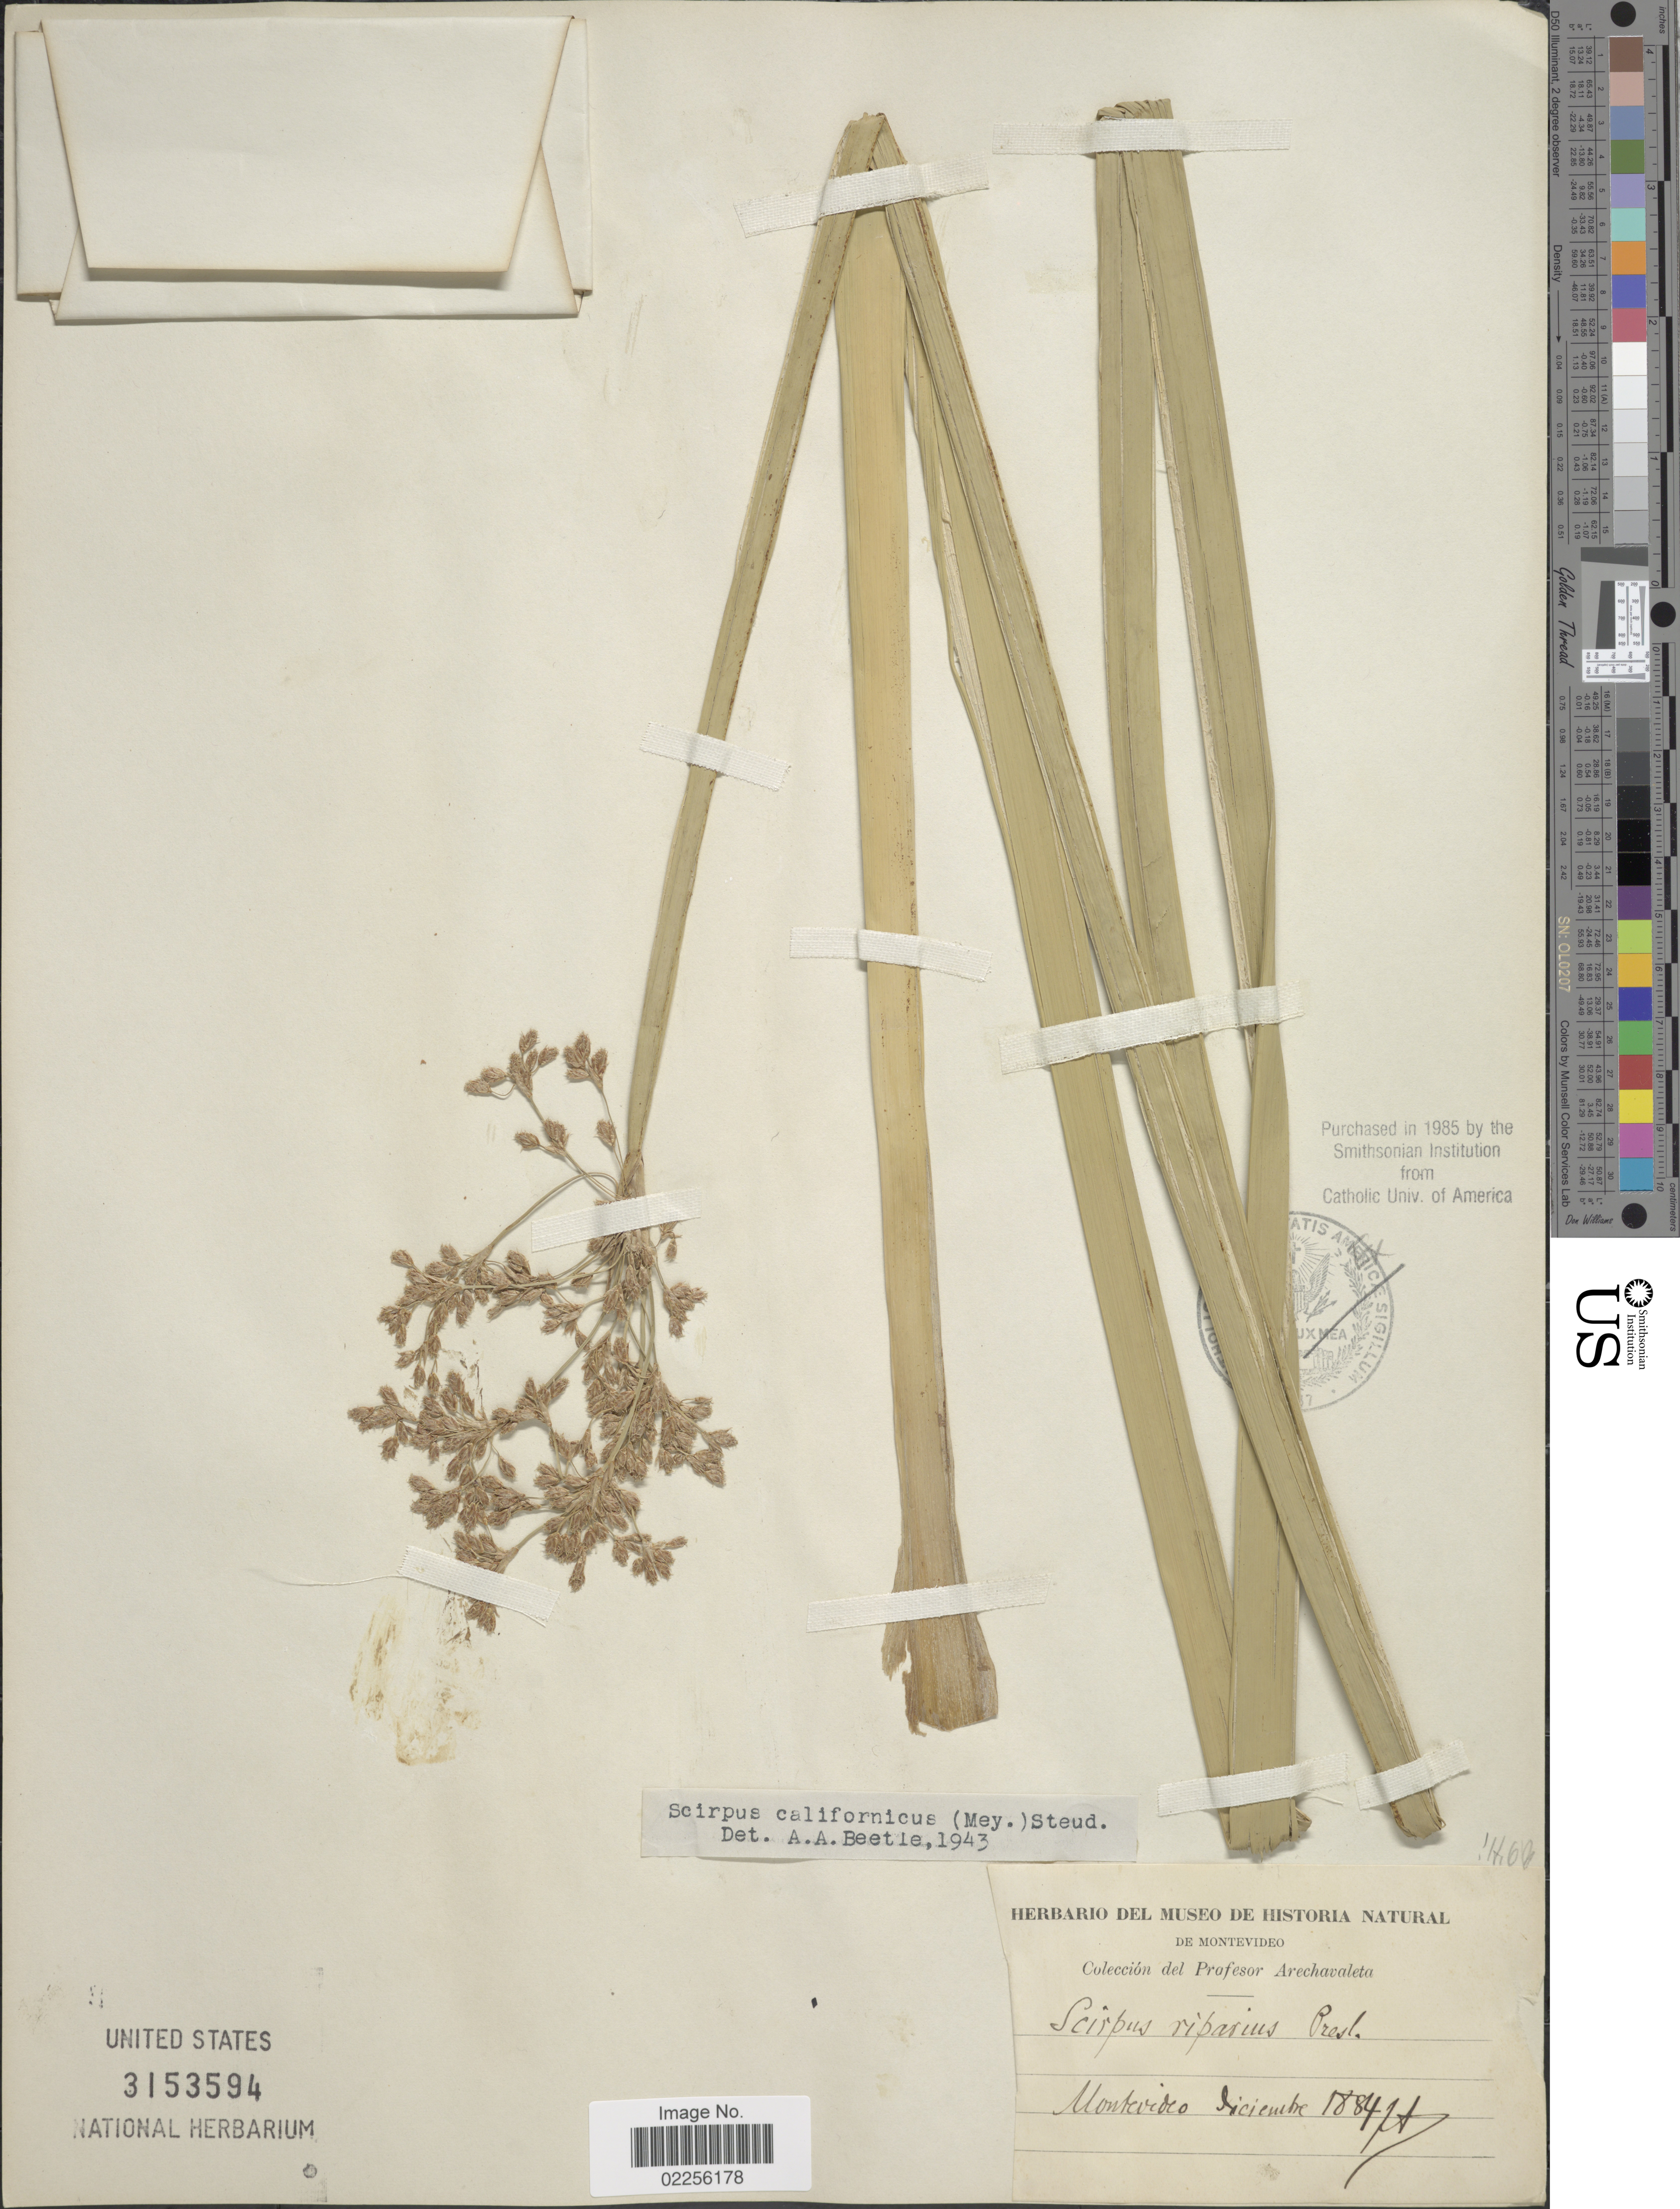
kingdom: Plantae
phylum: Tracheophyta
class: Liliopsida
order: Poales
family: Cyperaceae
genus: Schoenoplectus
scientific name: Schoenoplectus californicus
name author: (C.A. Mey.) Soják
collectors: J. Arechavaleta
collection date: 1884-12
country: Uruguay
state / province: Montevideo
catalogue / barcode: US 3153594